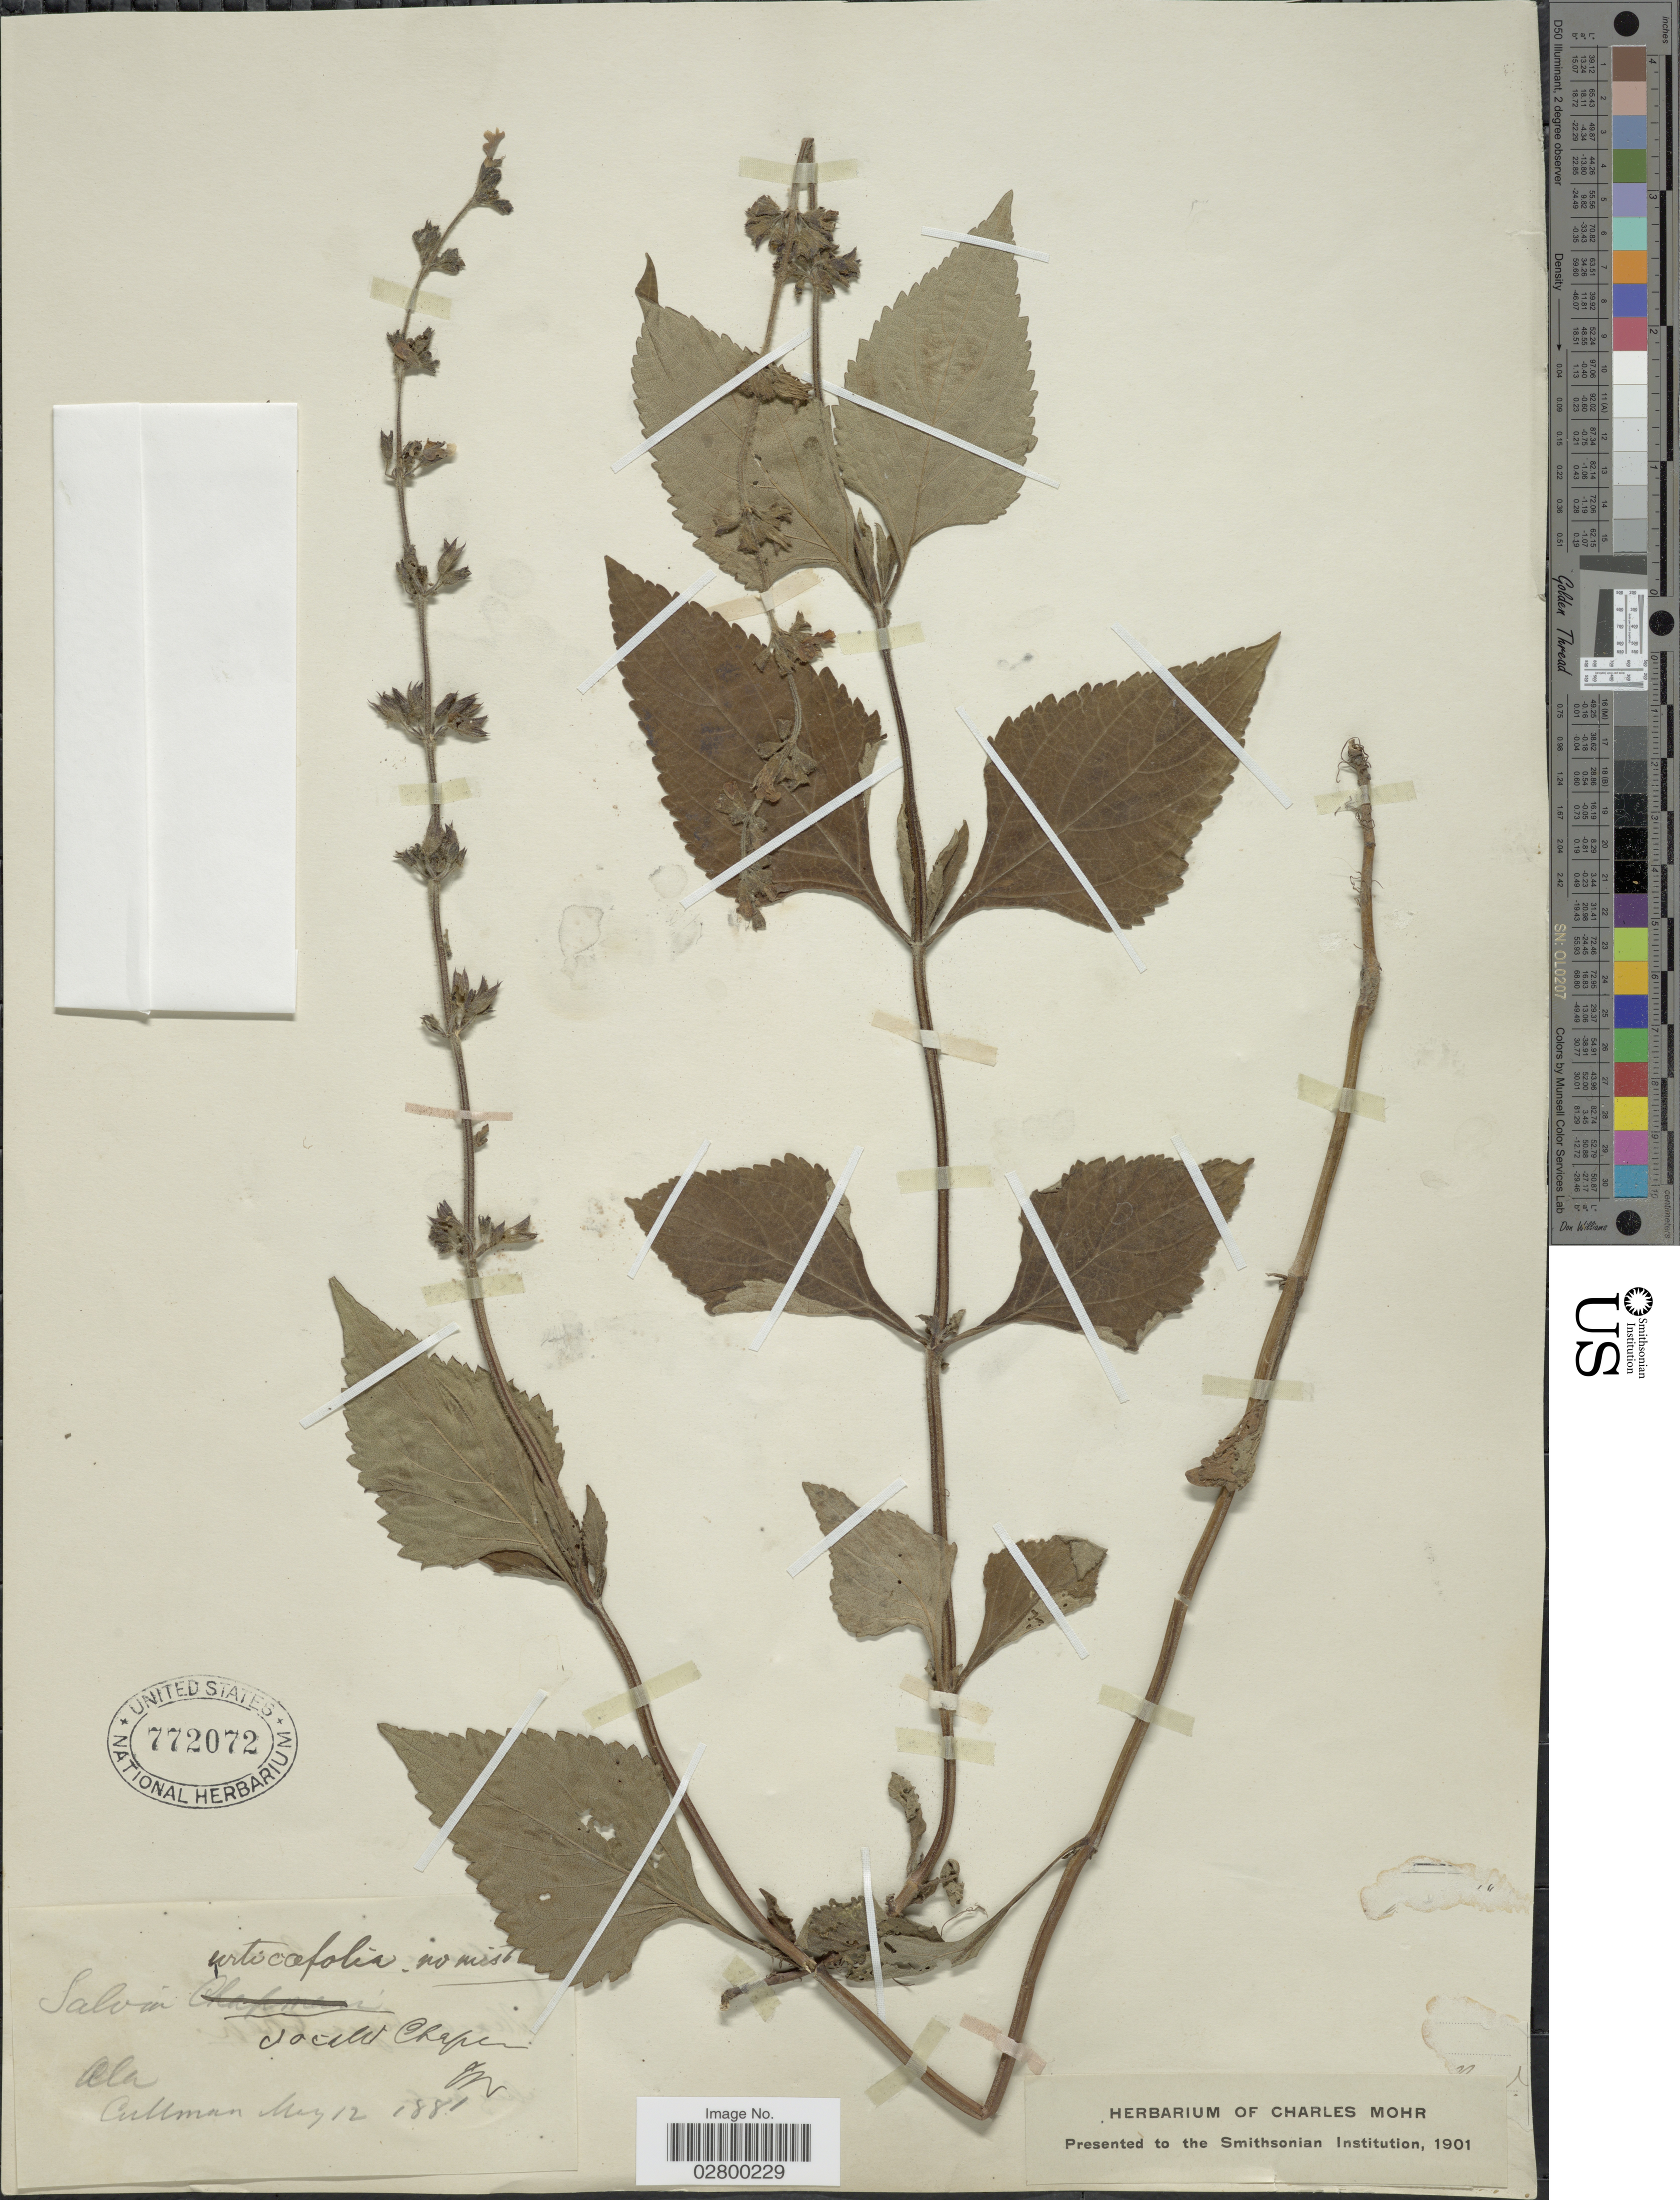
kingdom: Plantae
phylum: Tracheophyta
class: Magnoliopsida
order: Lamiales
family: Lamiaceae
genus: Salvia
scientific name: Salvia urticifolia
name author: L.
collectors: ex herb. Charles Mohr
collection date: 1881-05-12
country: United States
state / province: Alabama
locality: Cullman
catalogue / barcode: US 772072